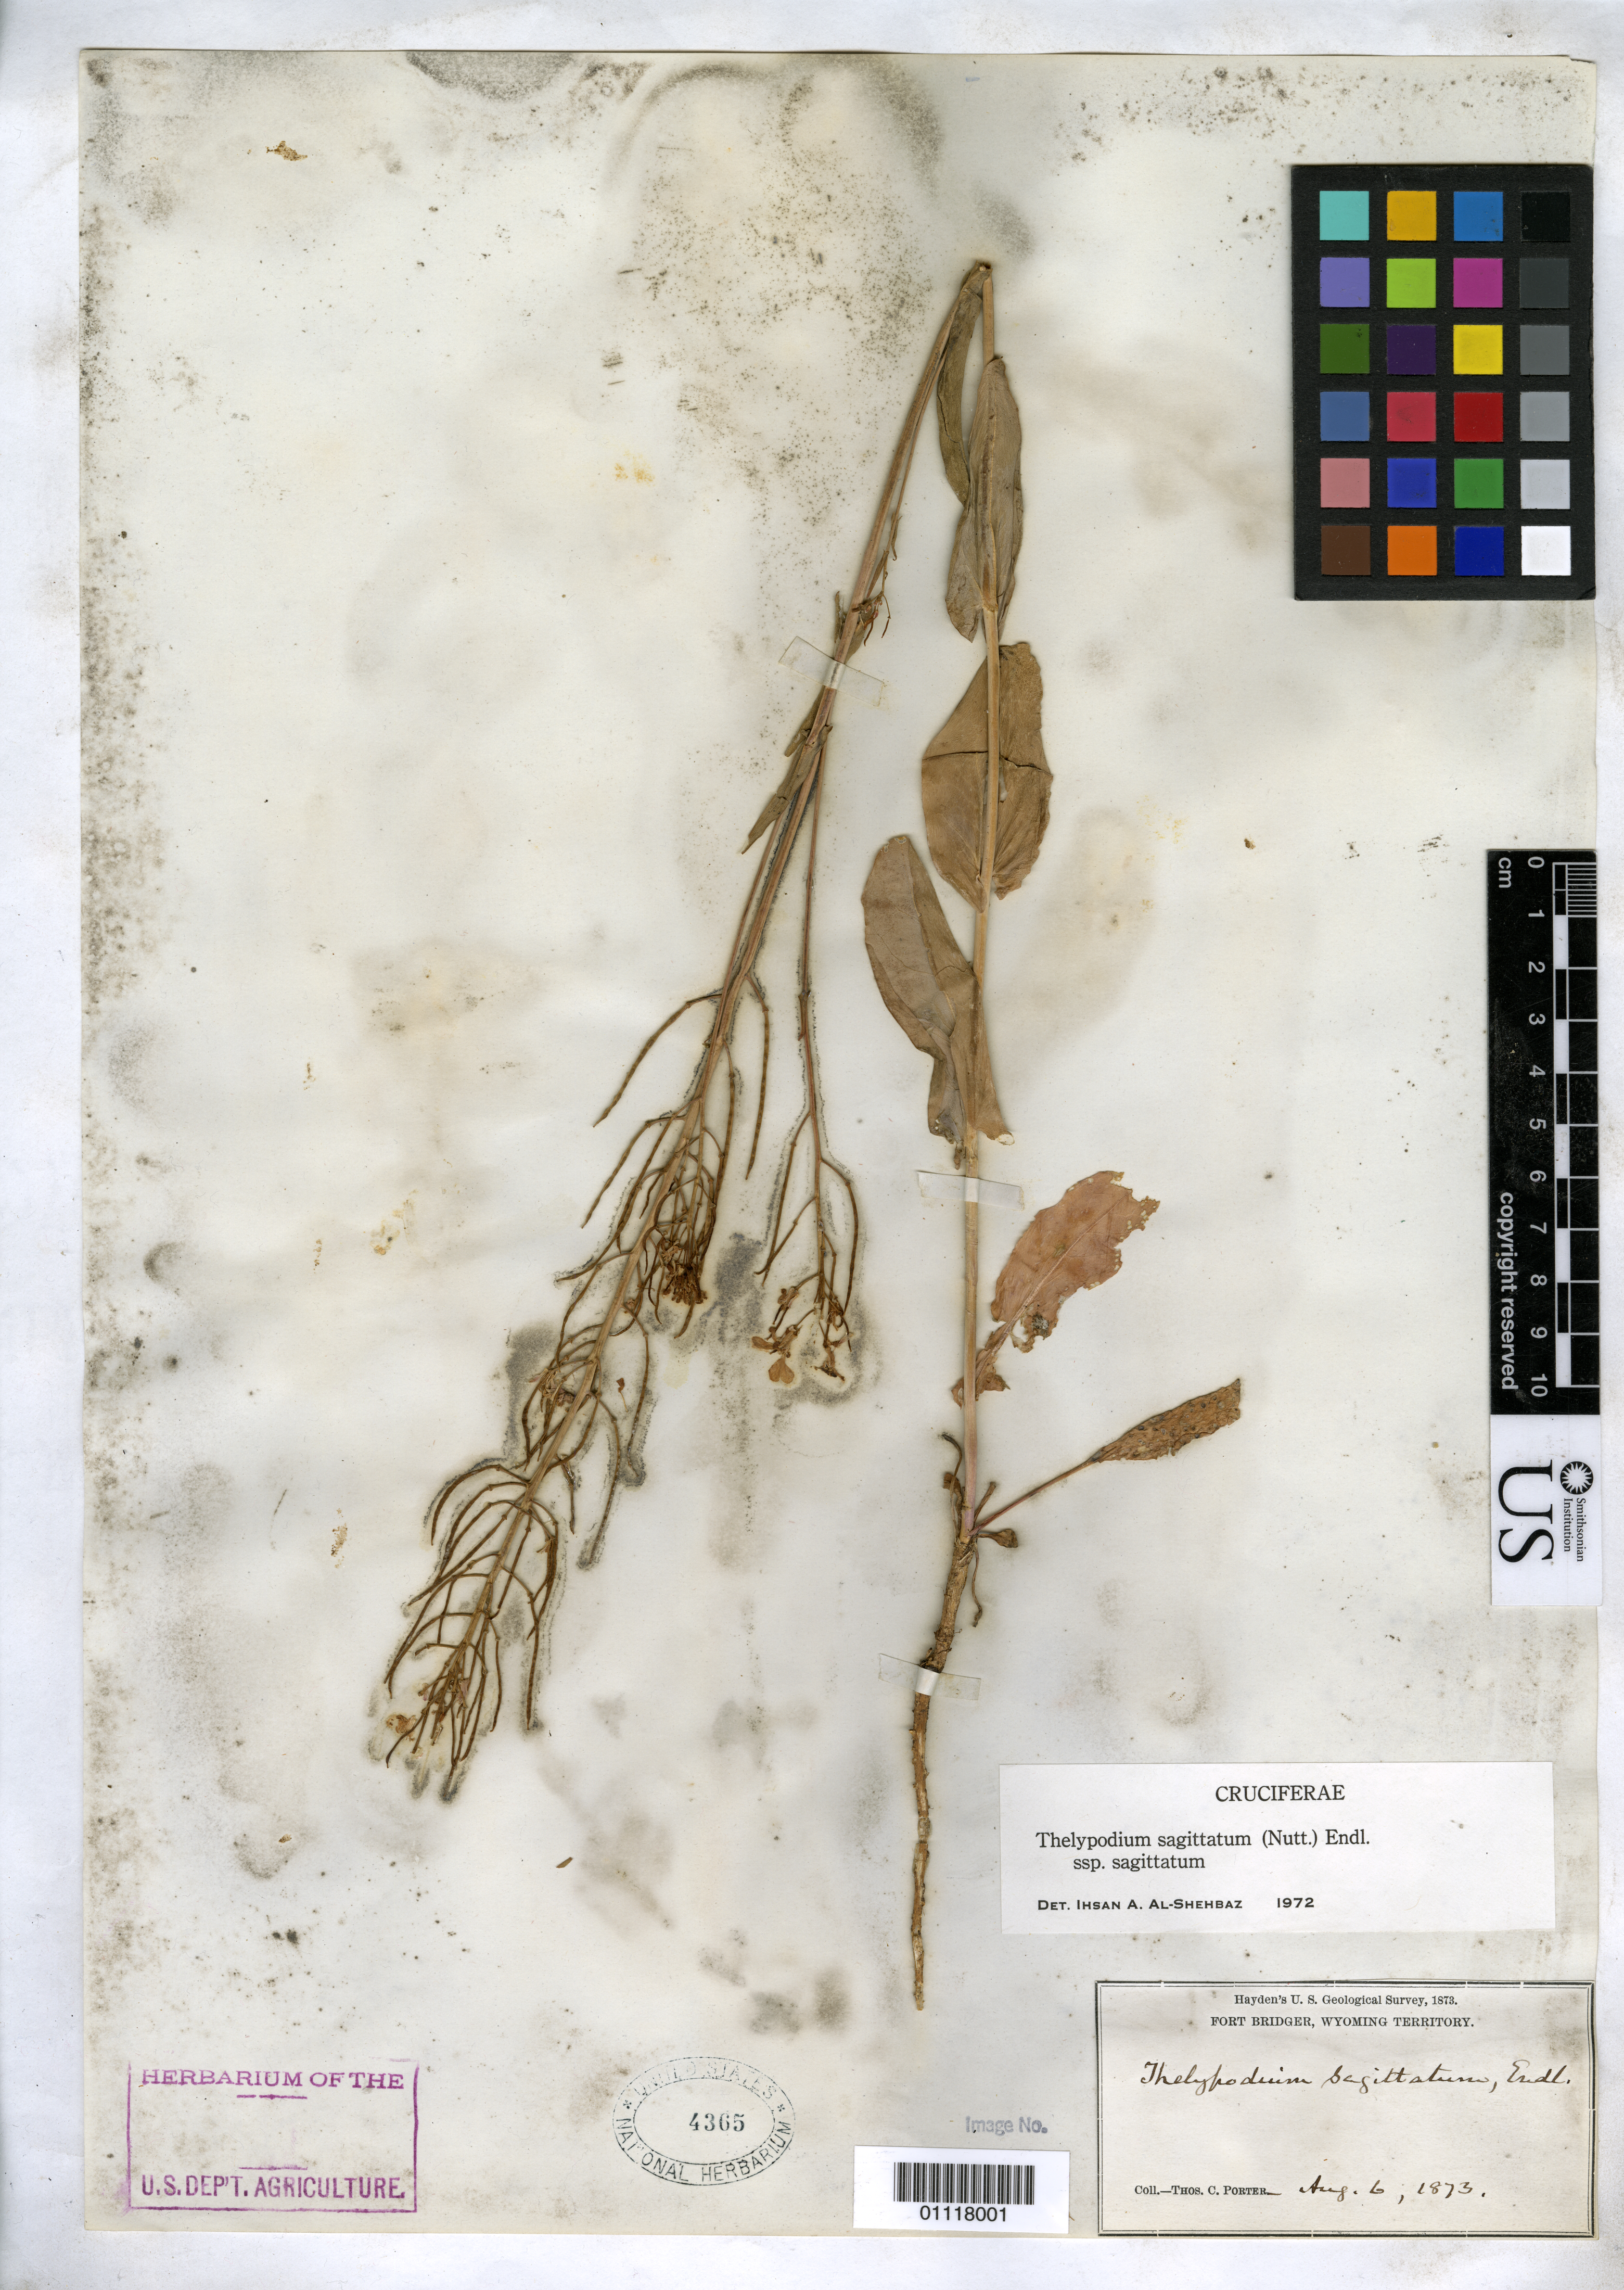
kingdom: Plantae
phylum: Tracheophyta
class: Magnoliopsida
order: Brassicales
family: Brassicaceae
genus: Thelypodium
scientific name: Thelypodium sagittatum subsp. sagittatum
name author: (Nutt.) Endl.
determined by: Al-Shehbaz, I. A., (MO), Missouri Botanical Garden (UNITED STATES)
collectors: T. C. Porter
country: United States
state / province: Wyoming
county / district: Uinta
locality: Fort Bridger, Wyoming Territory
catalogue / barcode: US 4365